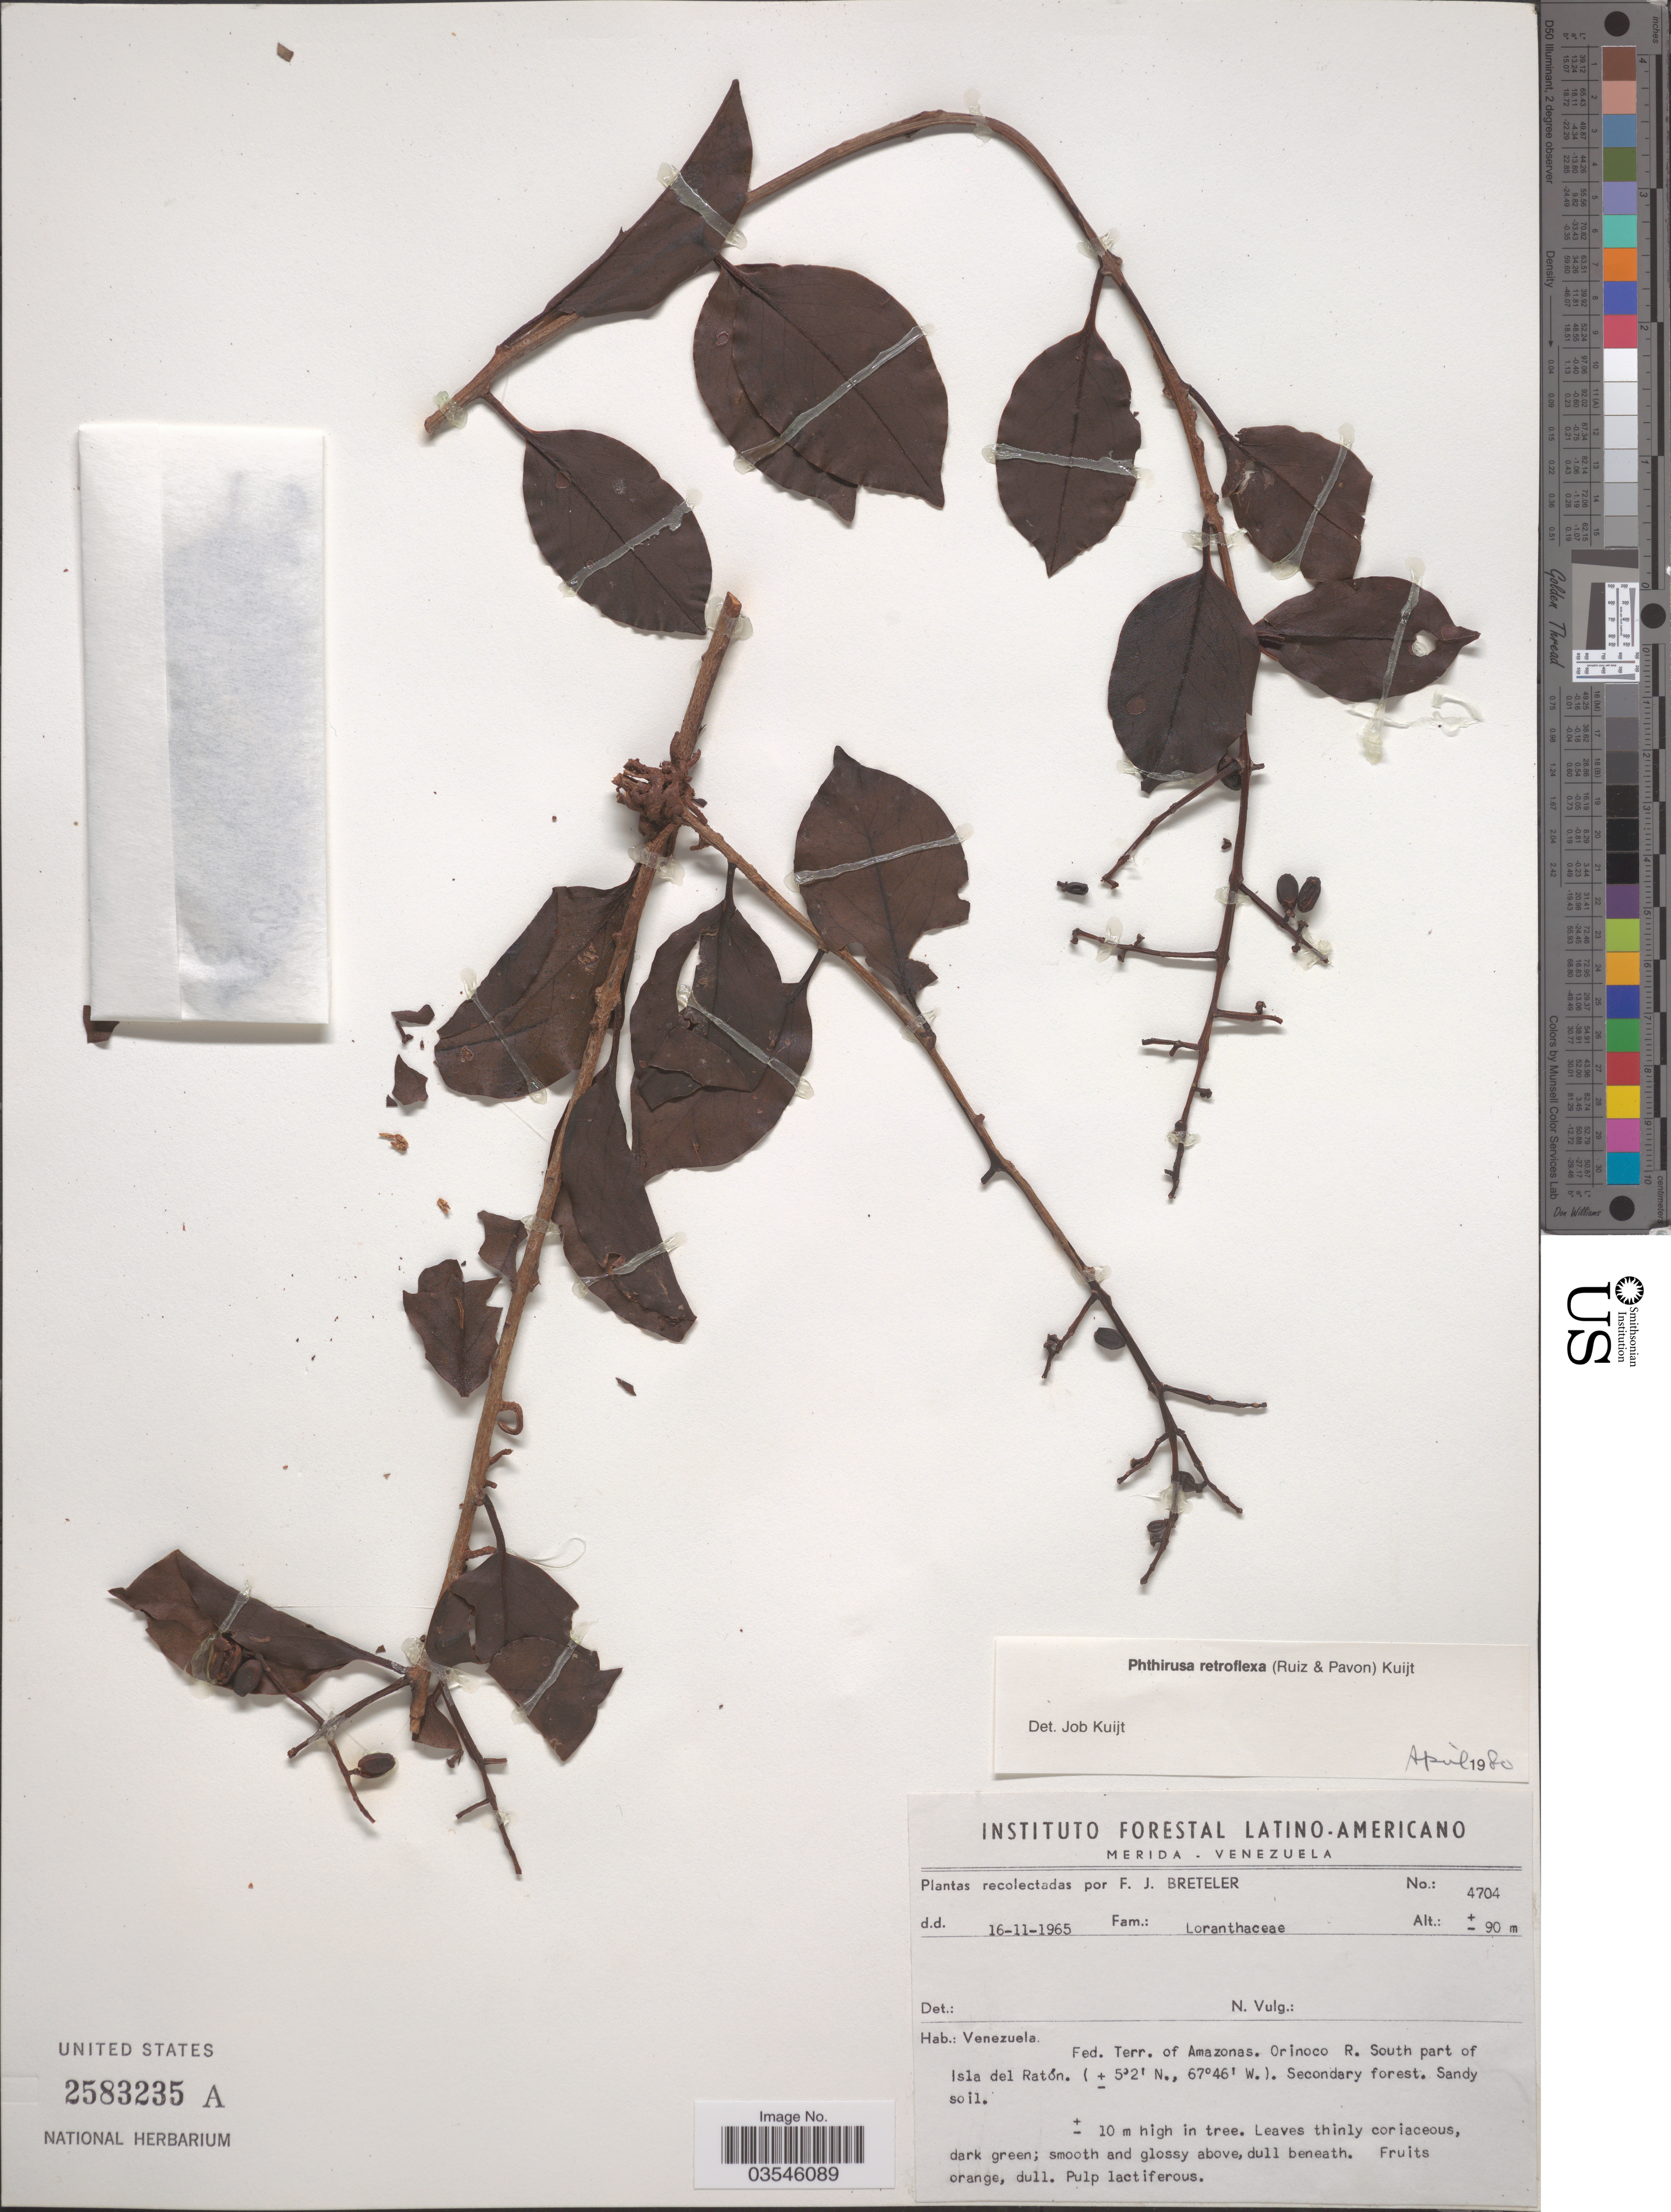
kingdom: Plantae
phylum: Tracheophyta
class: Magnoliopsida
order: Santalales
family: Loranthaceae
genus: Phthirusa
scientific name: Phthirusa retroflexa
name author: (Ruiz & Pav.) Kuijt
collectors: F. J. Breteler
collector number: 4704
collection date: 1965-11-16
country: Venezuela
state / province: Amazonas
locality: Fed. Terr. of Amazonas. Orinoco R. South part of Isla del Ratón.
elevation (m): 90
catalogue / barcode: US 2583235A